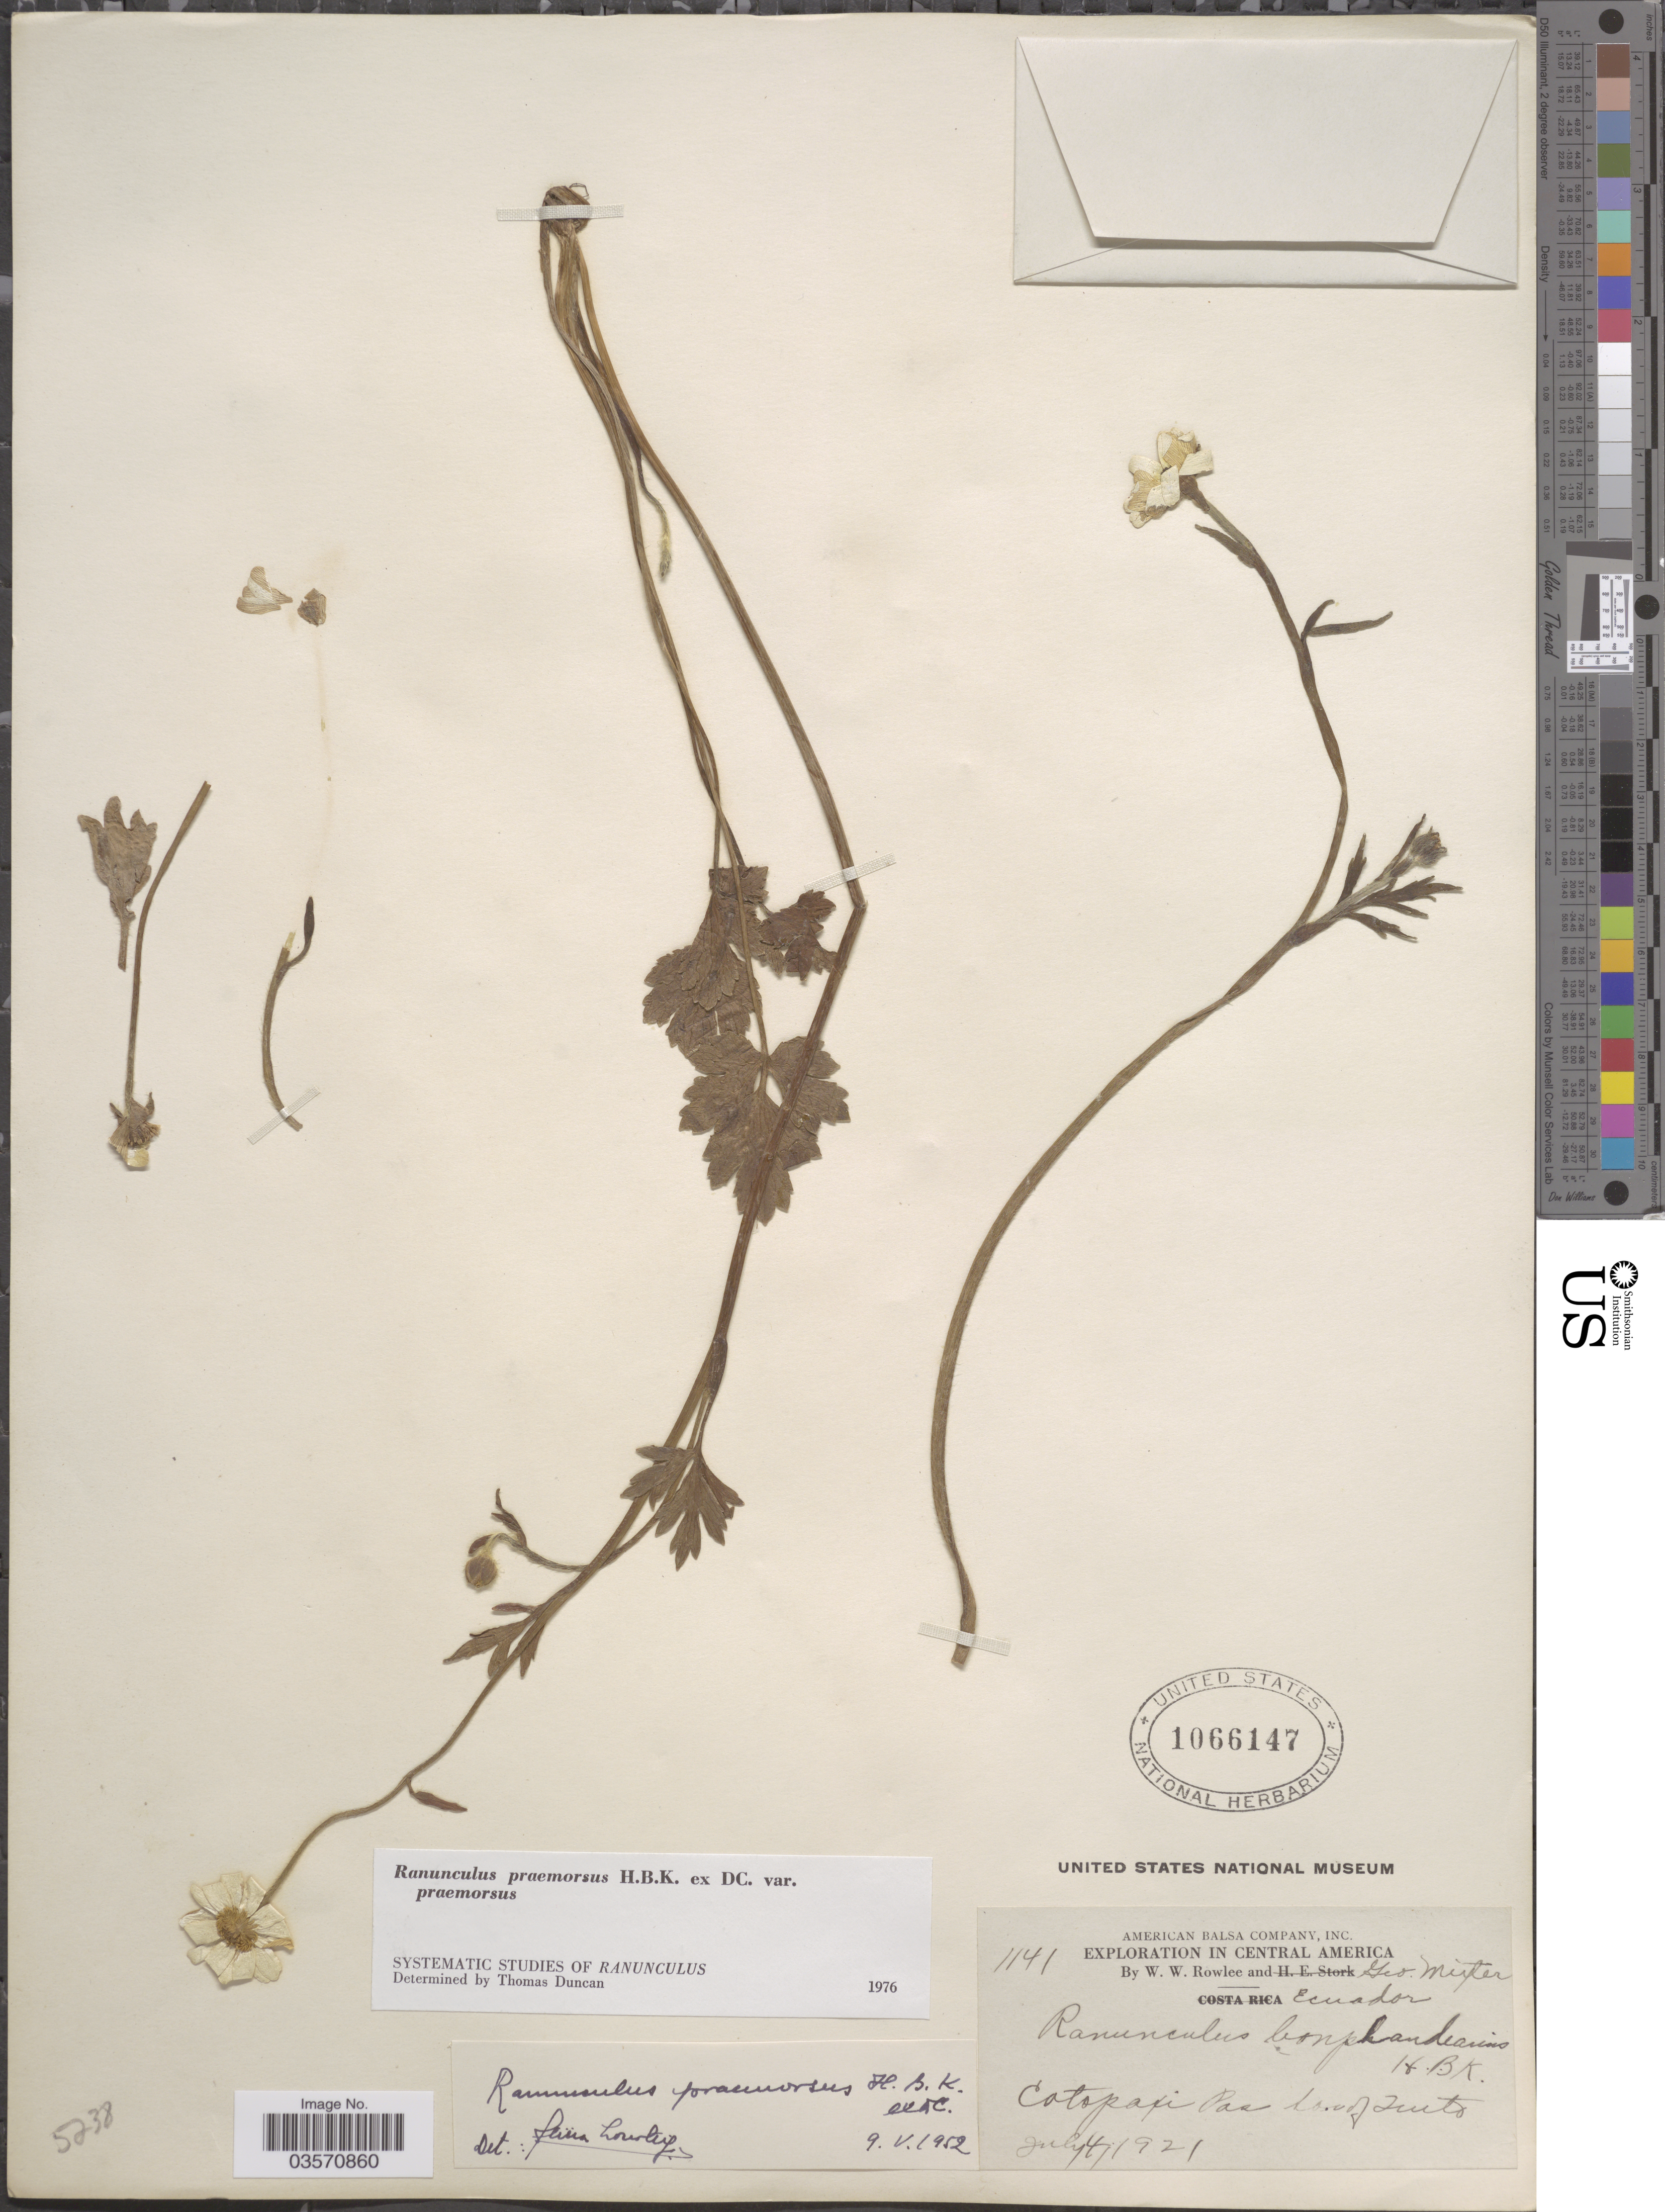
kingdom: Plantae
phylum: Tracheophyta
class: Magnoliopsida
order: Ranunculales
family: Ranunculaceae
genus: Ranunculus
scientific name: Ranunculus praemorsus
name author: Kunth ex DC.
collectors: W. W. Rowlee & G. Mixter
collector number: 1141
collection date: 1921-07-04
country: Ecuador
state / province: Cotopaxi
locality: Central America. Cotopaxi Pass So. [interpreted] of Quito.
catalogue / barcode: US 1066147